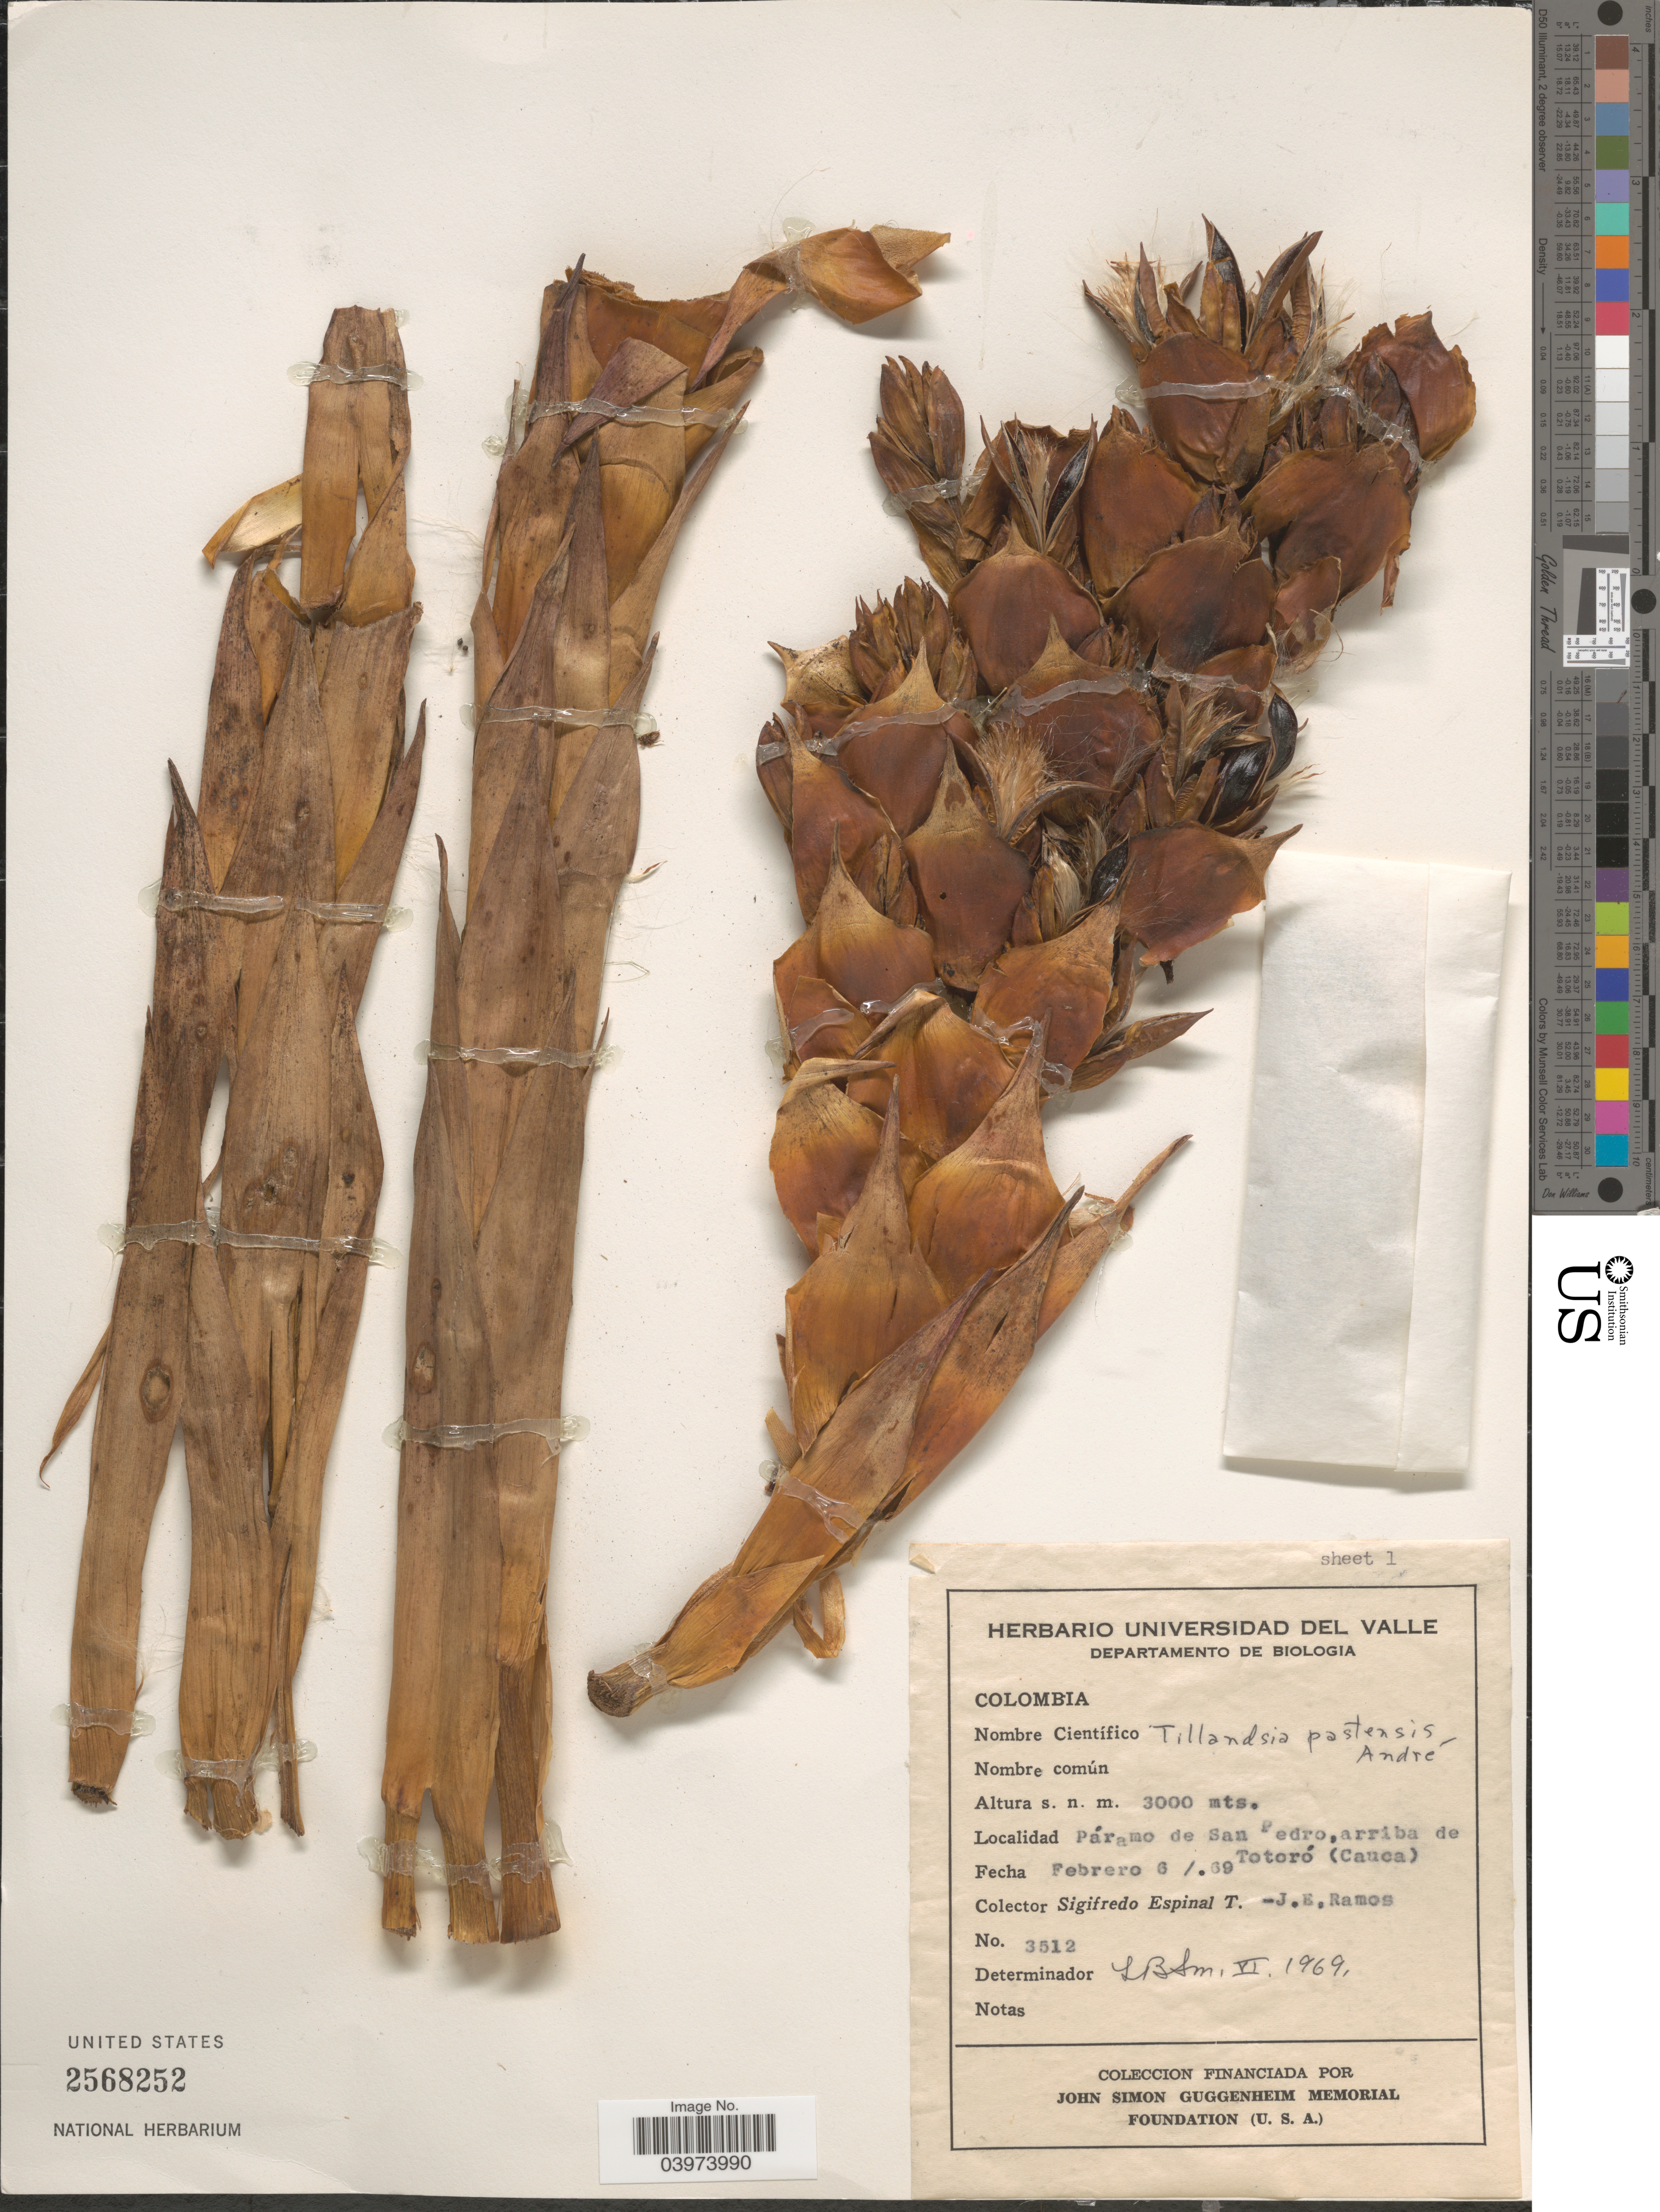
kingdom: Plantae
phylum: Tracheophyta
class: Liliopsida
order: Poales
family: Bromeliaceae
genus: Tillandsia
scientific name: Tillandsia pastensis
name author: André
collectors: L. S. Espinal & J. E. Ramos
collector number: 3512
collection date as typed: Transcribed d/m/y: 6/2/69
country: Colombia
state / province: Cauca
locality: Páramo de San Pedro, arriba de Totoró (Cauca).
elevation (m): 3000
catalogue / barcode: US 2568252